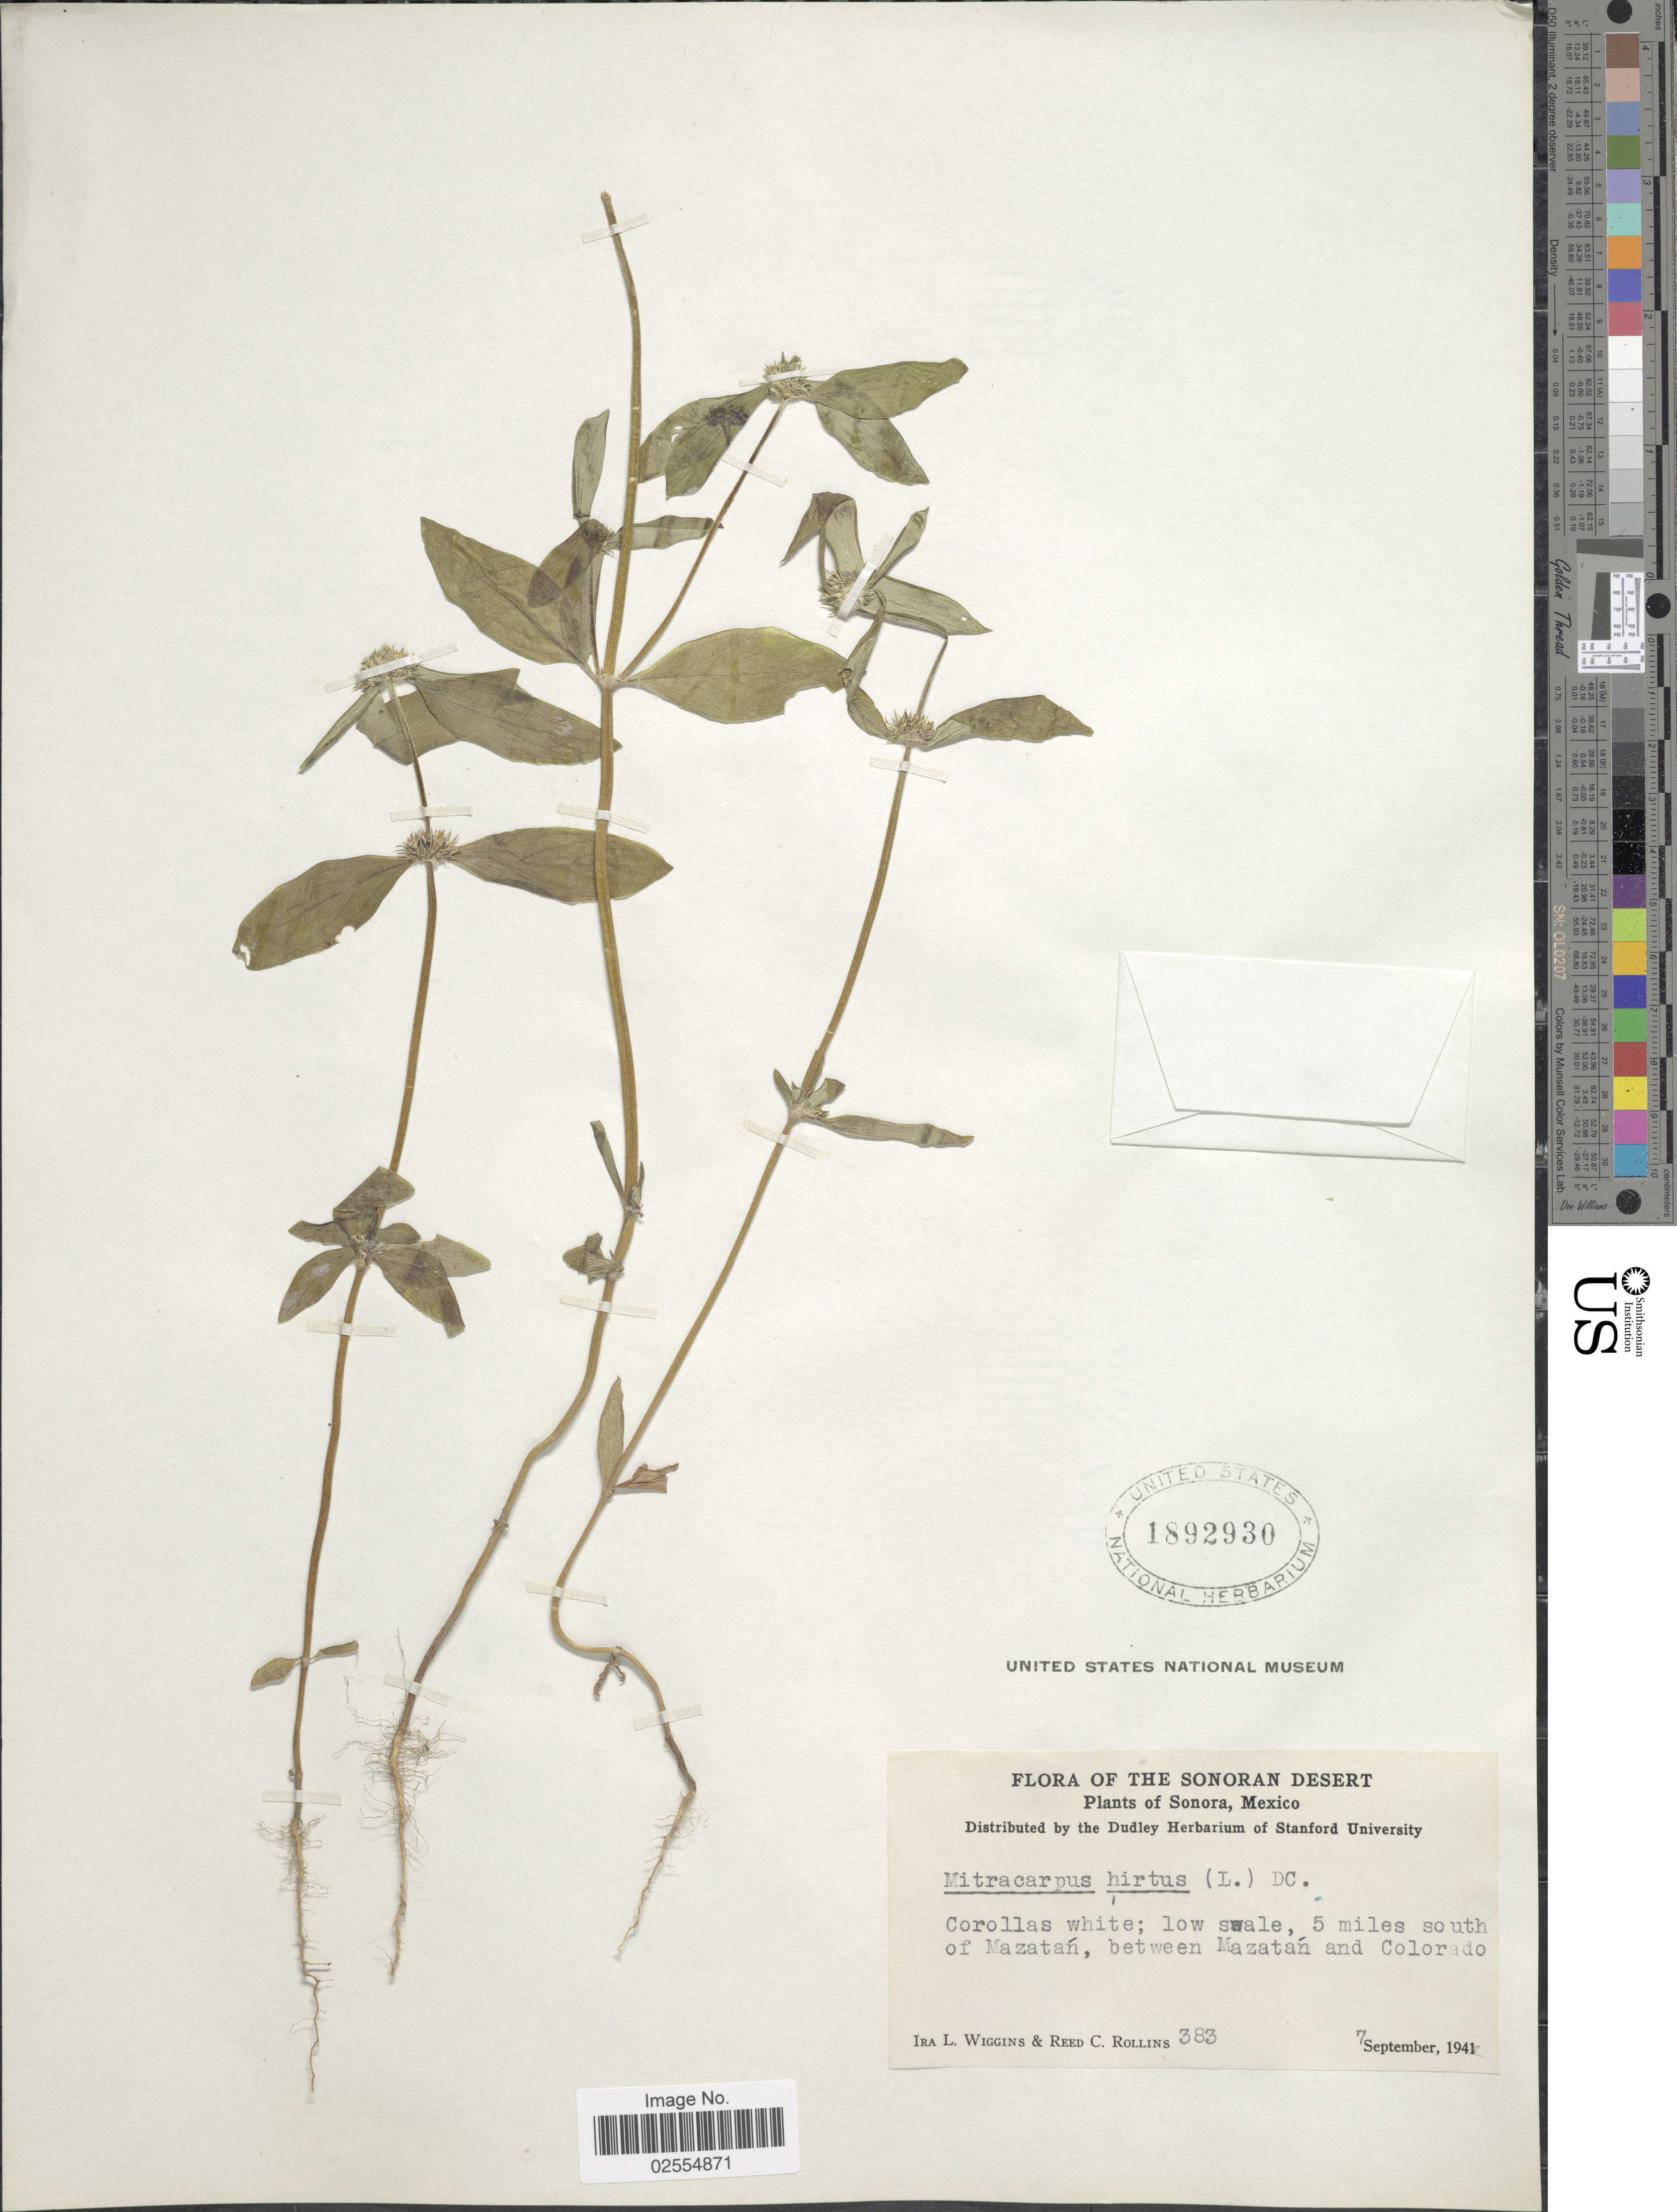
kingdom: Plantae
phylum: Tracheophyta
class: Magnoliopsida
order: Gentianales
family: Rubiaceae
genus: Mitracarpus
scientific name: Mitracarpus hirtus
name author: (L.) DC.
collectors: I. L. Wiggins & R. C. Rollins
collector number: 383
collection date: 1941-09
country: Mexico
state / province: Sonora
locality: Sonoran Desert. 5 miles south of Mazatán, between Mazatán and Colorado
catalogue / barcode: US 1892930